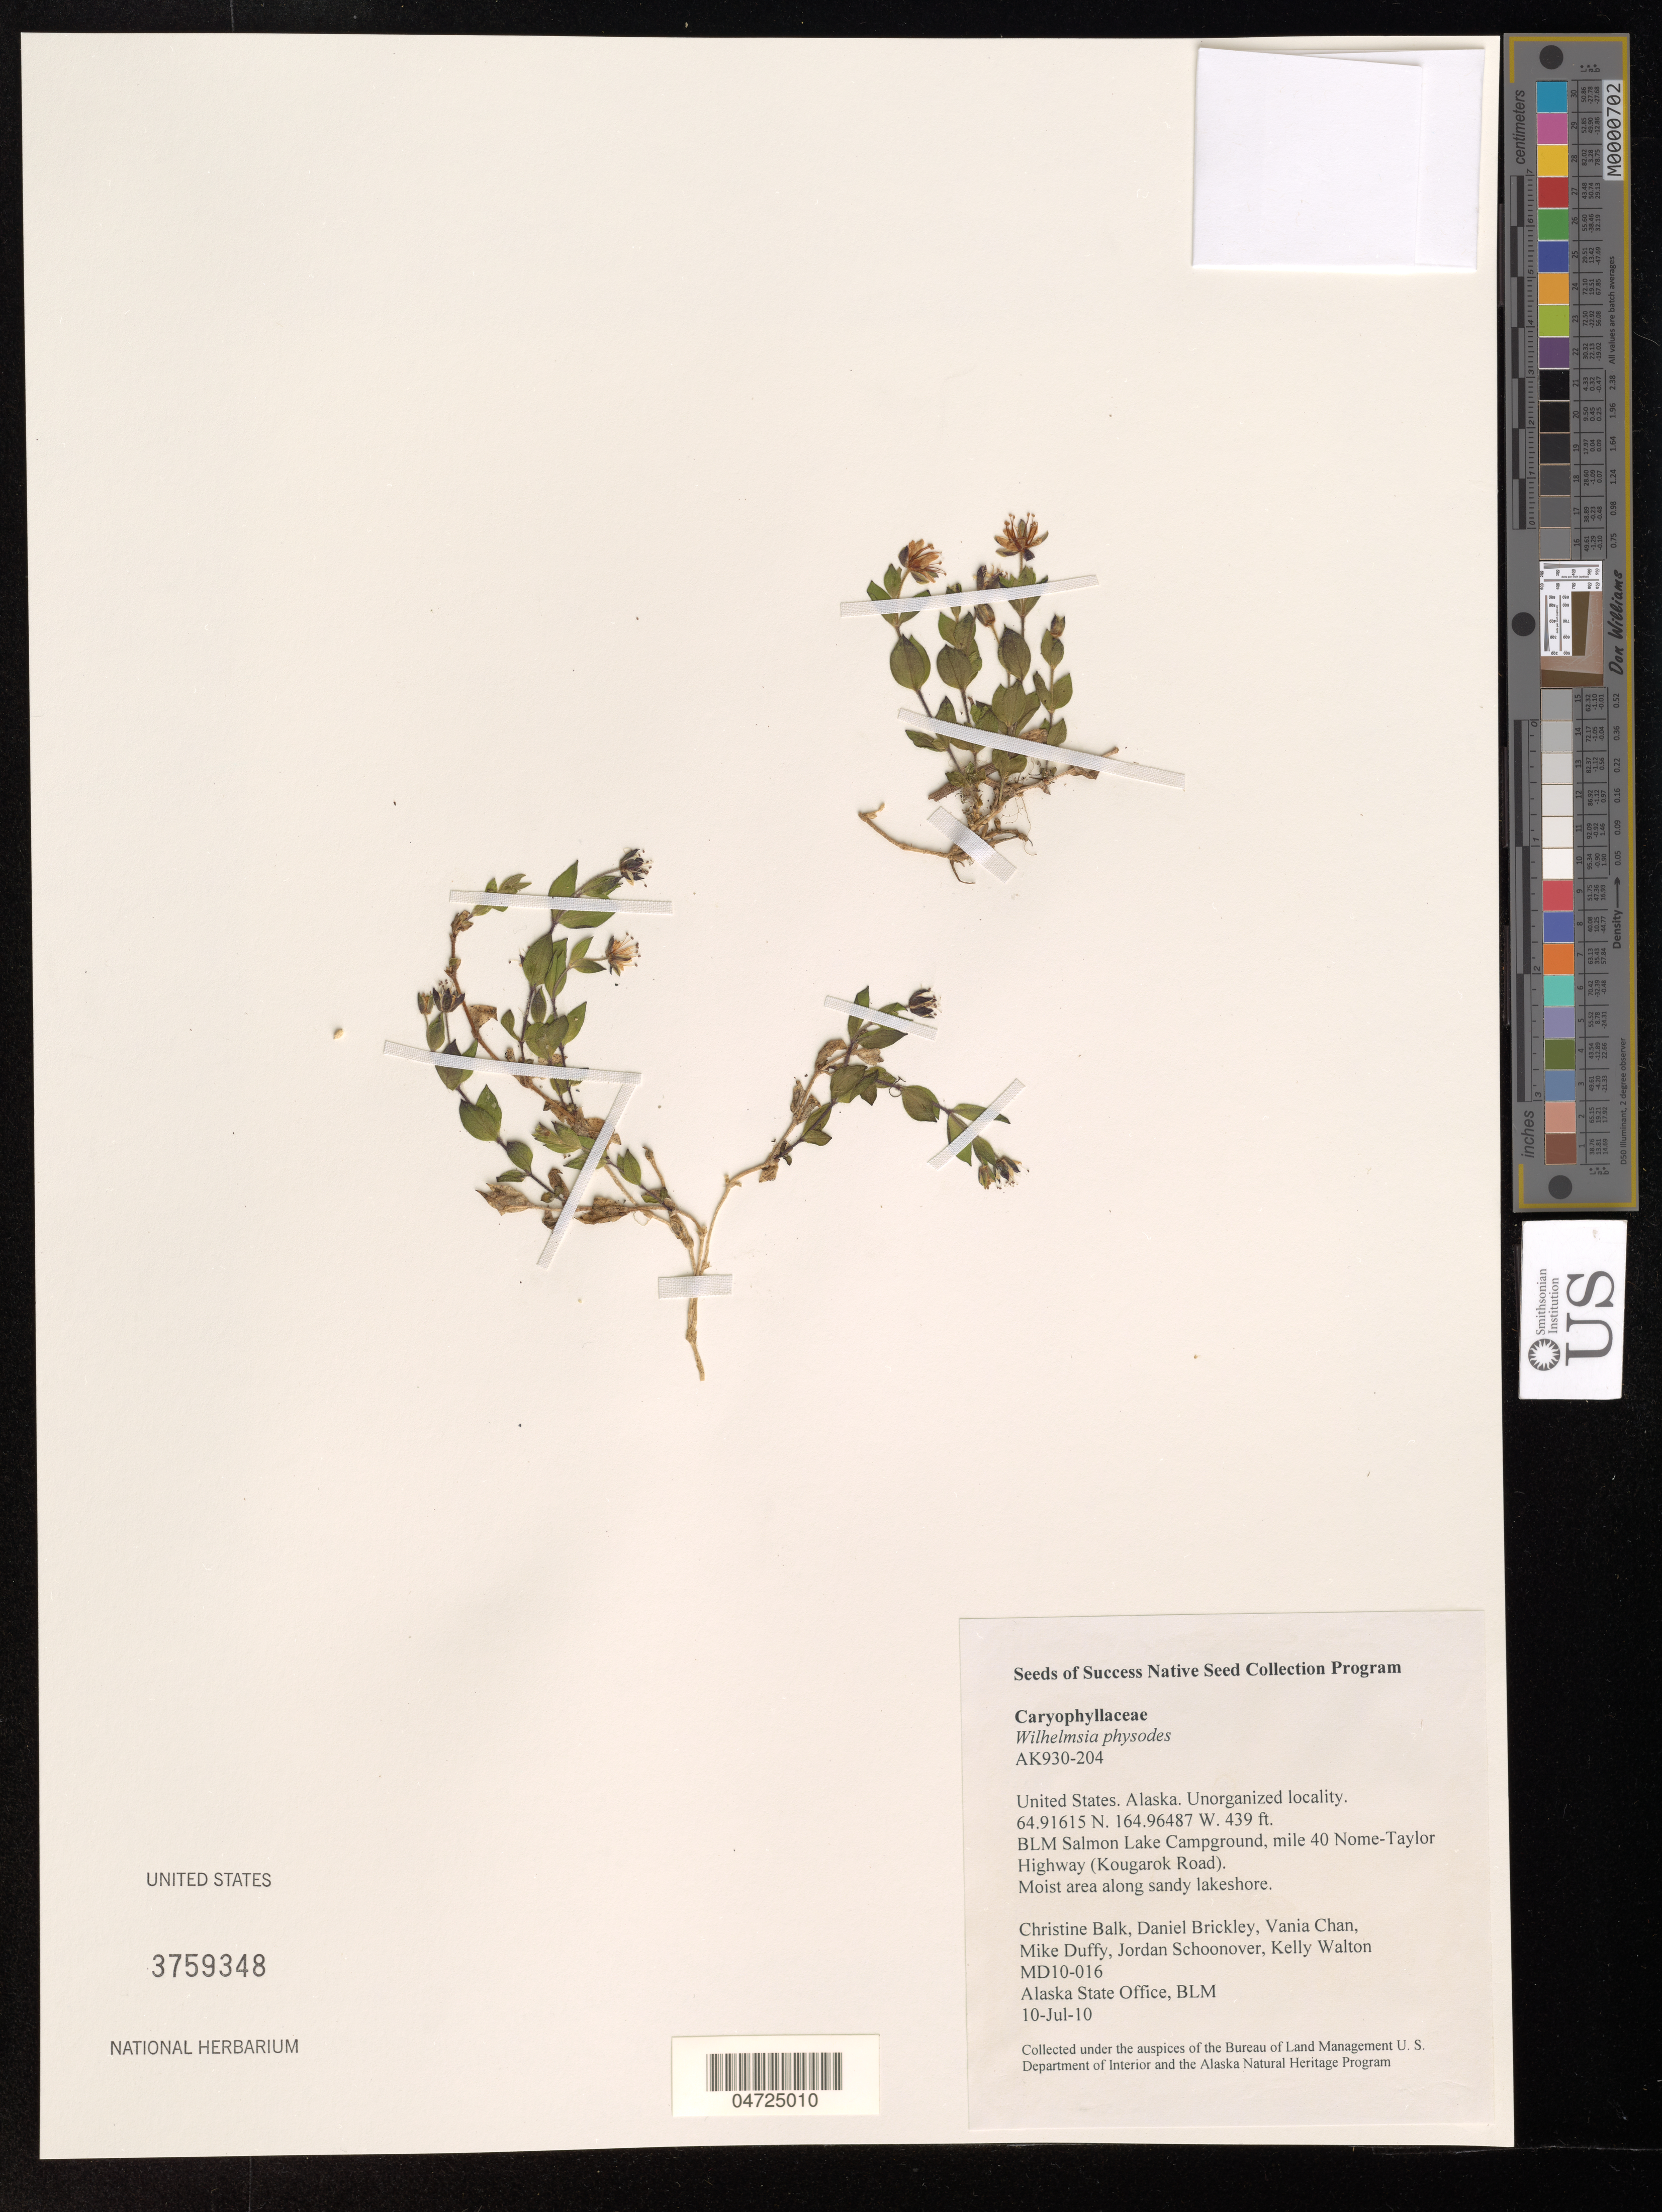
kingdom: Plantae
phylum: Tracheophyta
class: Magnoliopsida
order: Caryophyllales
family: Caryophyllaceae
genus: Wilhelmsia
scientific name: Wilhelmsia physodes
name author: (Fisch. ex Ser.) McNeill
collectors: C. Balk, D. Brickley, V. Chan & M. Duffy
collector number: MD10-016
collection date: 2010-07-10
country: United States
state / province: Alaska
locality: BLM Salmon Lake Campground, mile 40 Nome-Taylor Highway (Kougarok Road).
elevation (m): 134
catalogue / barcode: US 3759348